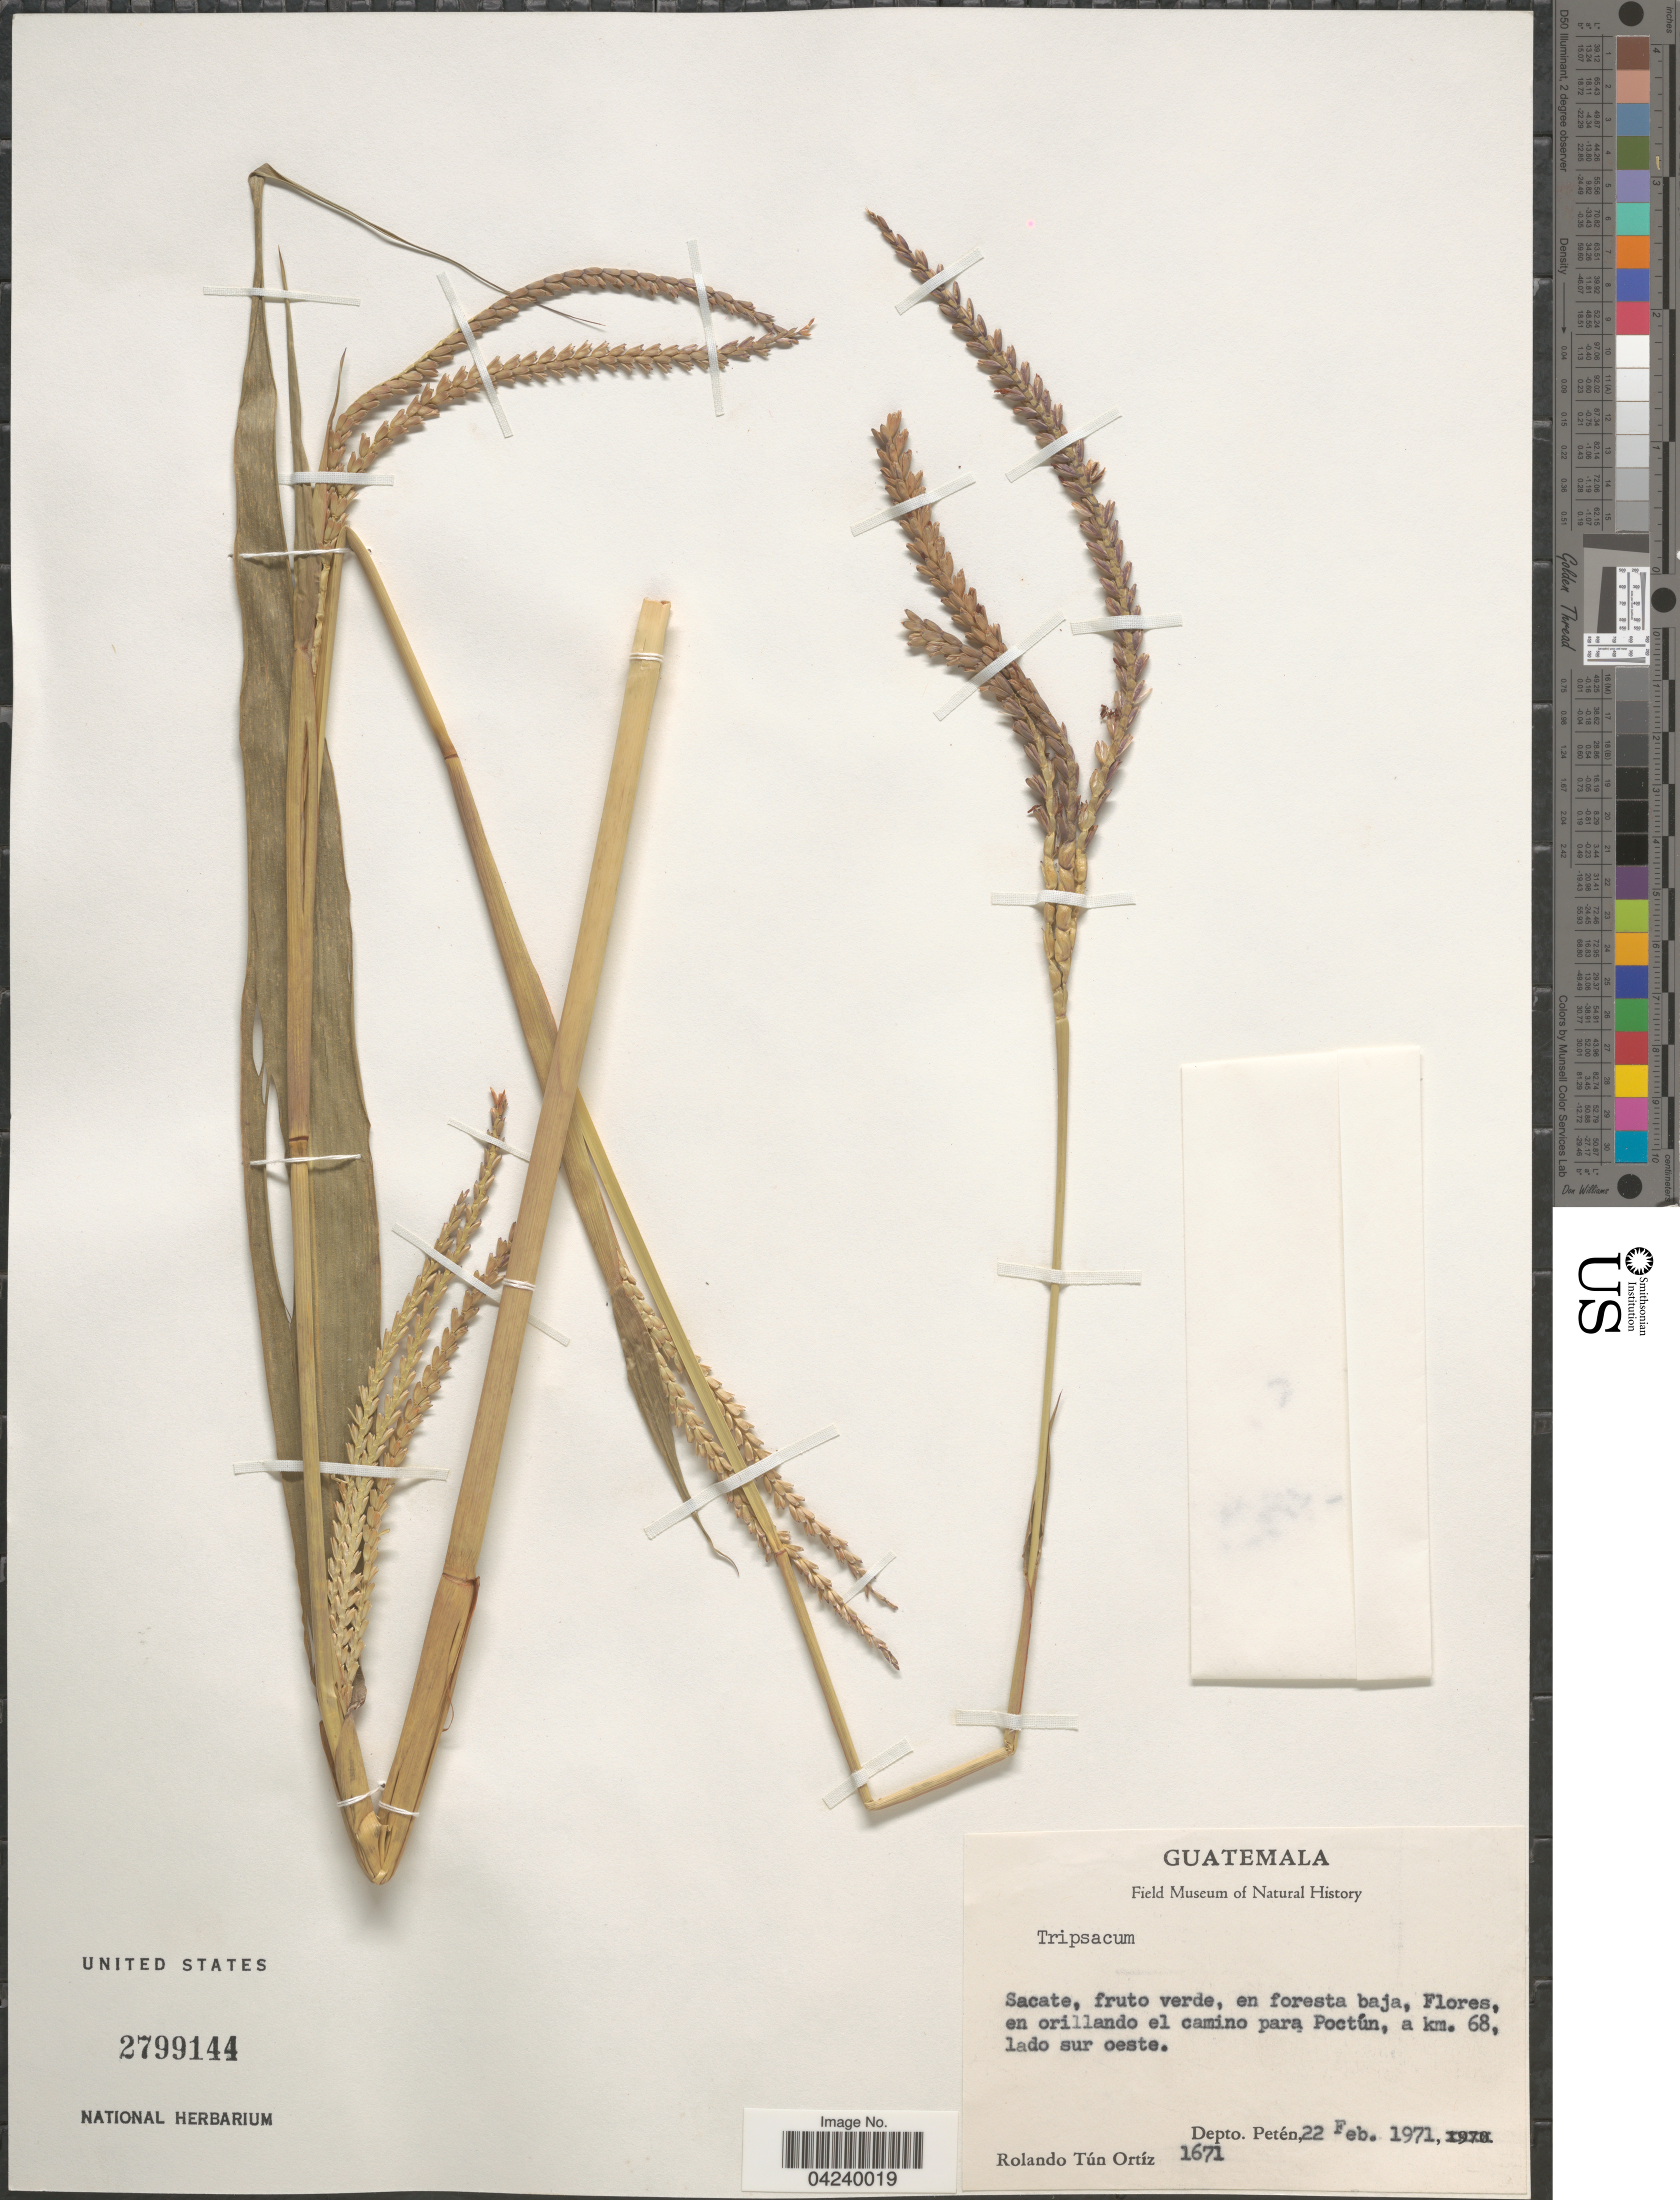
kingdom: Plantae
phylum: Tracheophyta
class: Liliopsida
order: Poales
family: Poaceae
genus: Tripsacum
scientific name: Tripsacum sp.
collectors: R. T. Ortíz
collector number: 1671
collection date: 1971-02-22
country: Guatemala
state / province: El Peten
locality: En orillando el camino para Poctún, a km. 68, lado sur oeste. Depto. Petén.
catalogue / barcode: US 2799144